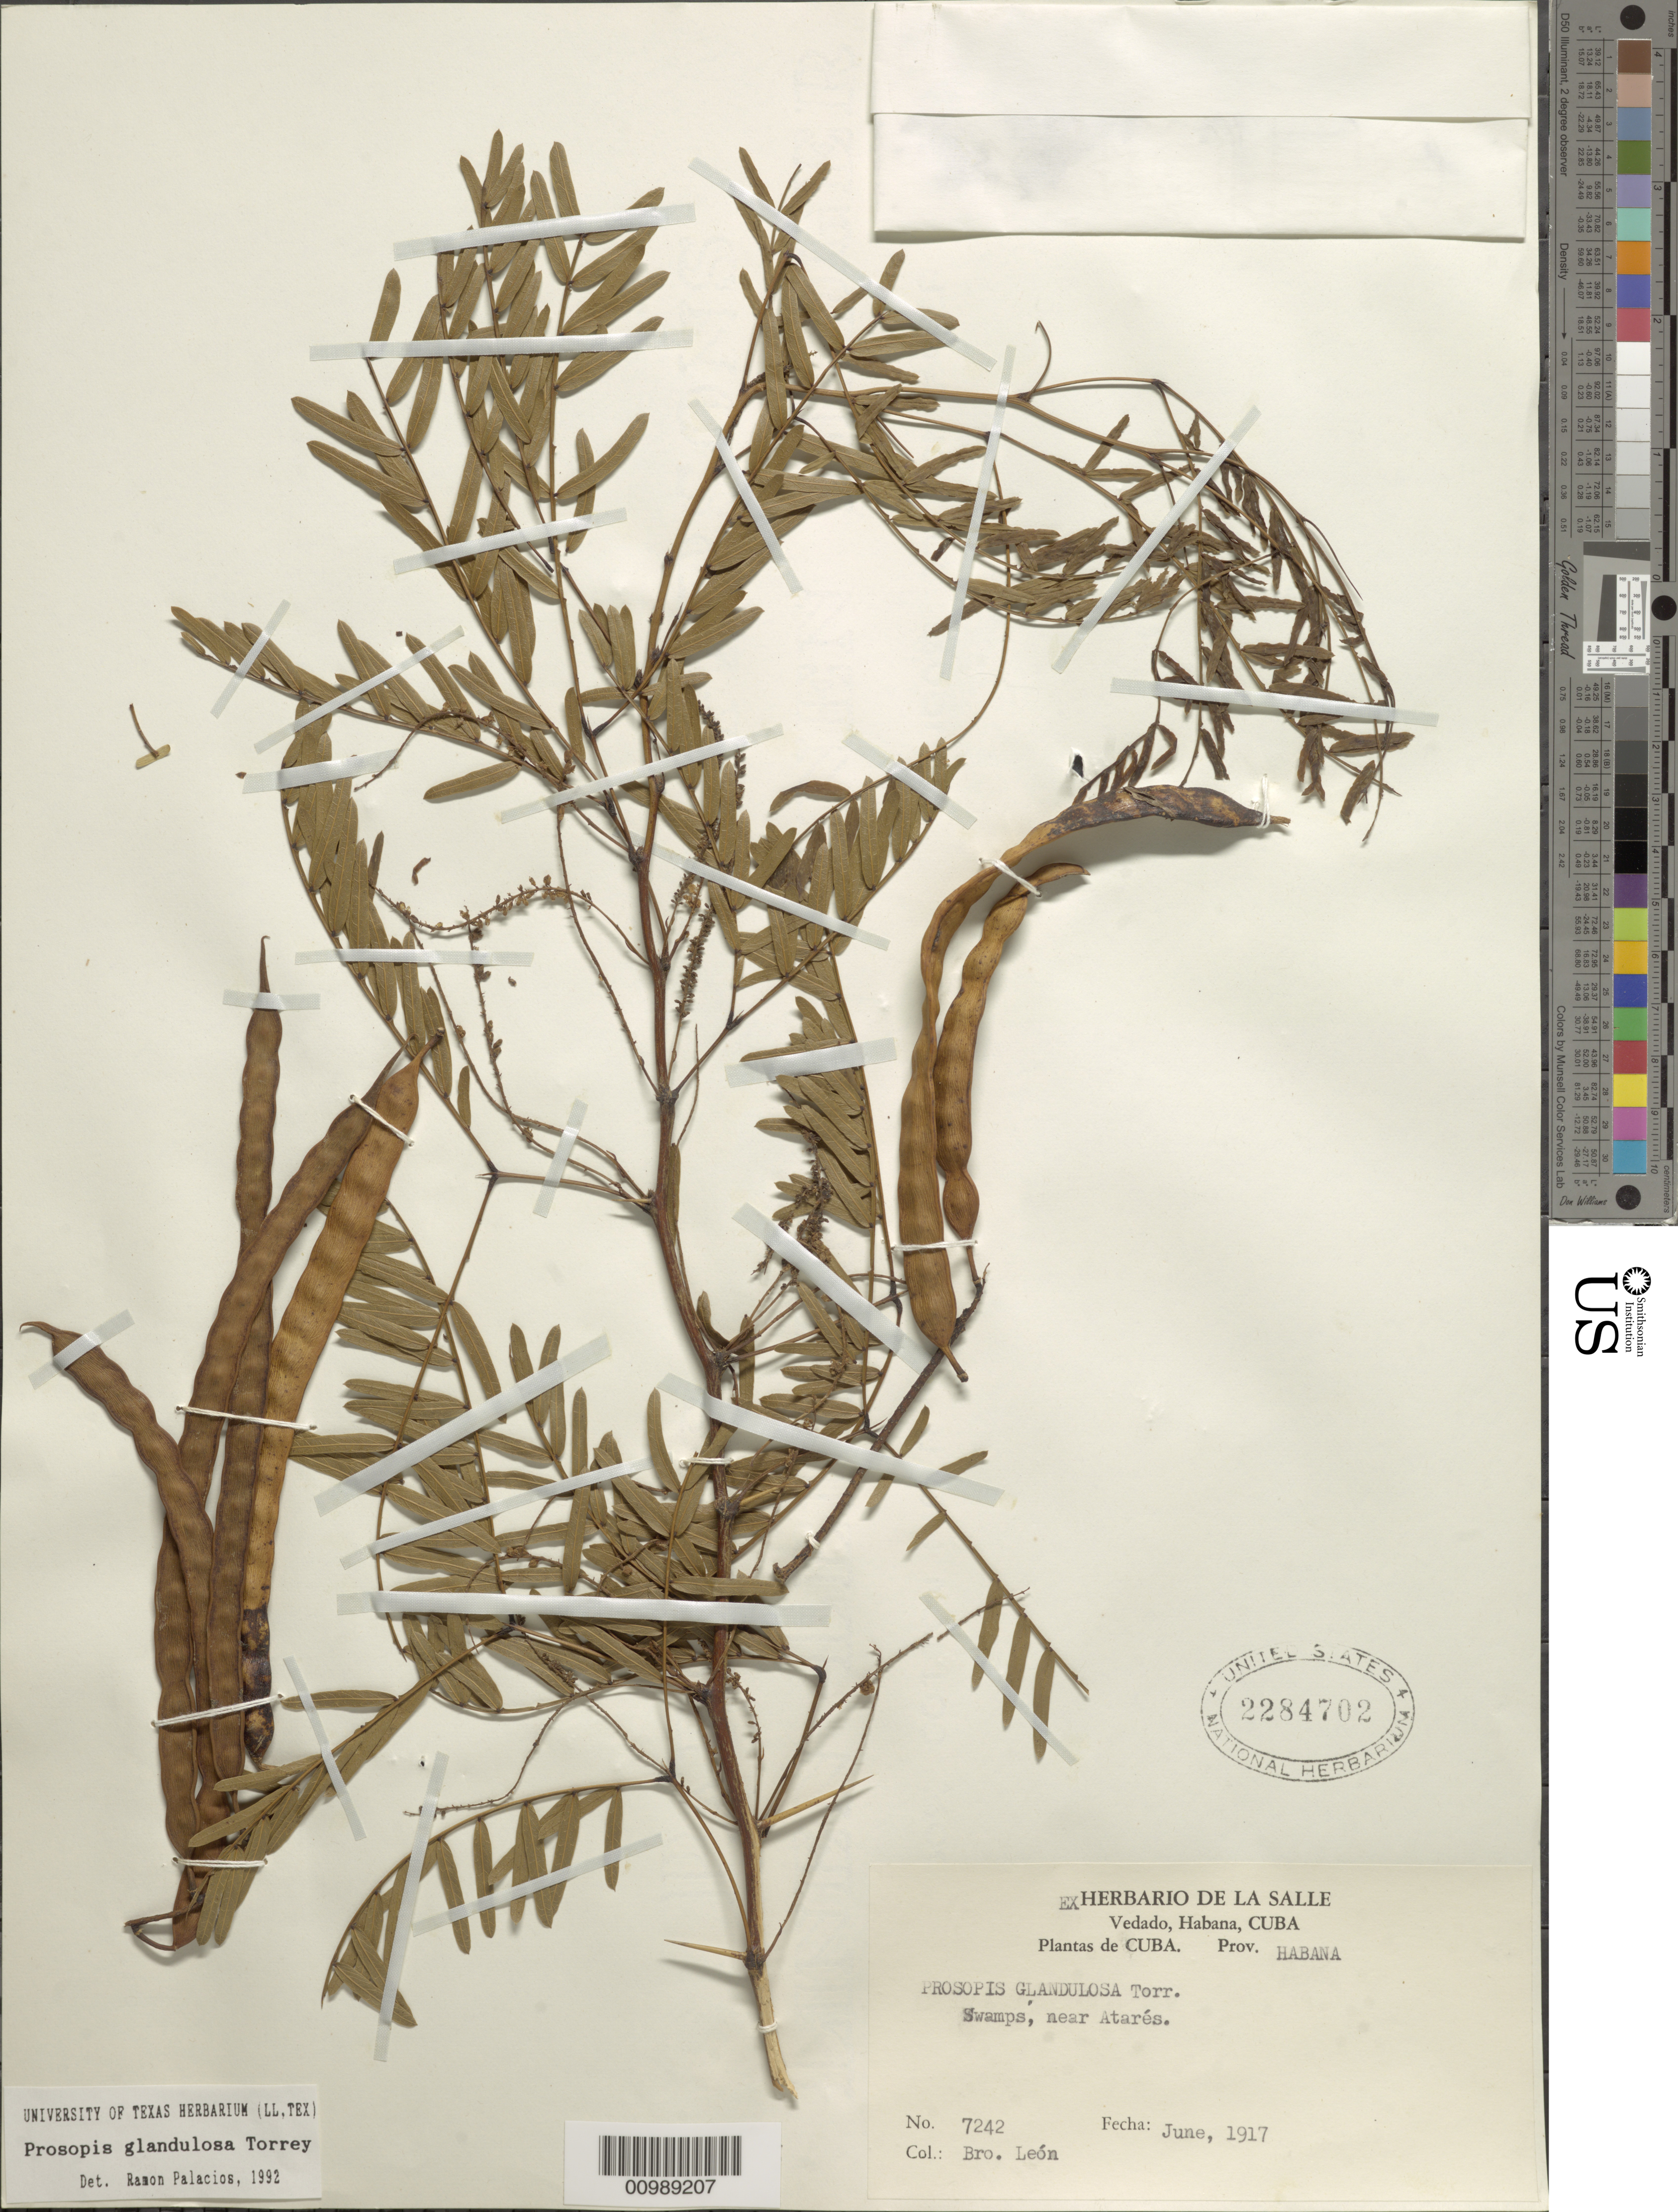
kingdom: Plantae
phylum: Tracheophyta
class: Magnoliopsida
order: Fabales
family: Fabaceae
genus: Neltuma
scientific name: Neltuma glandulosa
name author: (Torr.) Britton & Rose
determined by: Strong, Mark T., (BOT), Smithsonian Institution - National Museum of Natural History (UNITED STATES)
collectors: Bro. León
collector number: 7242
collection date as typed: Jun 1917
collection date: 1917-06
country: Cuba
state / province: La Habana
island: Cuba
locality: Near Atates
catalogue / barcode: US 2284702